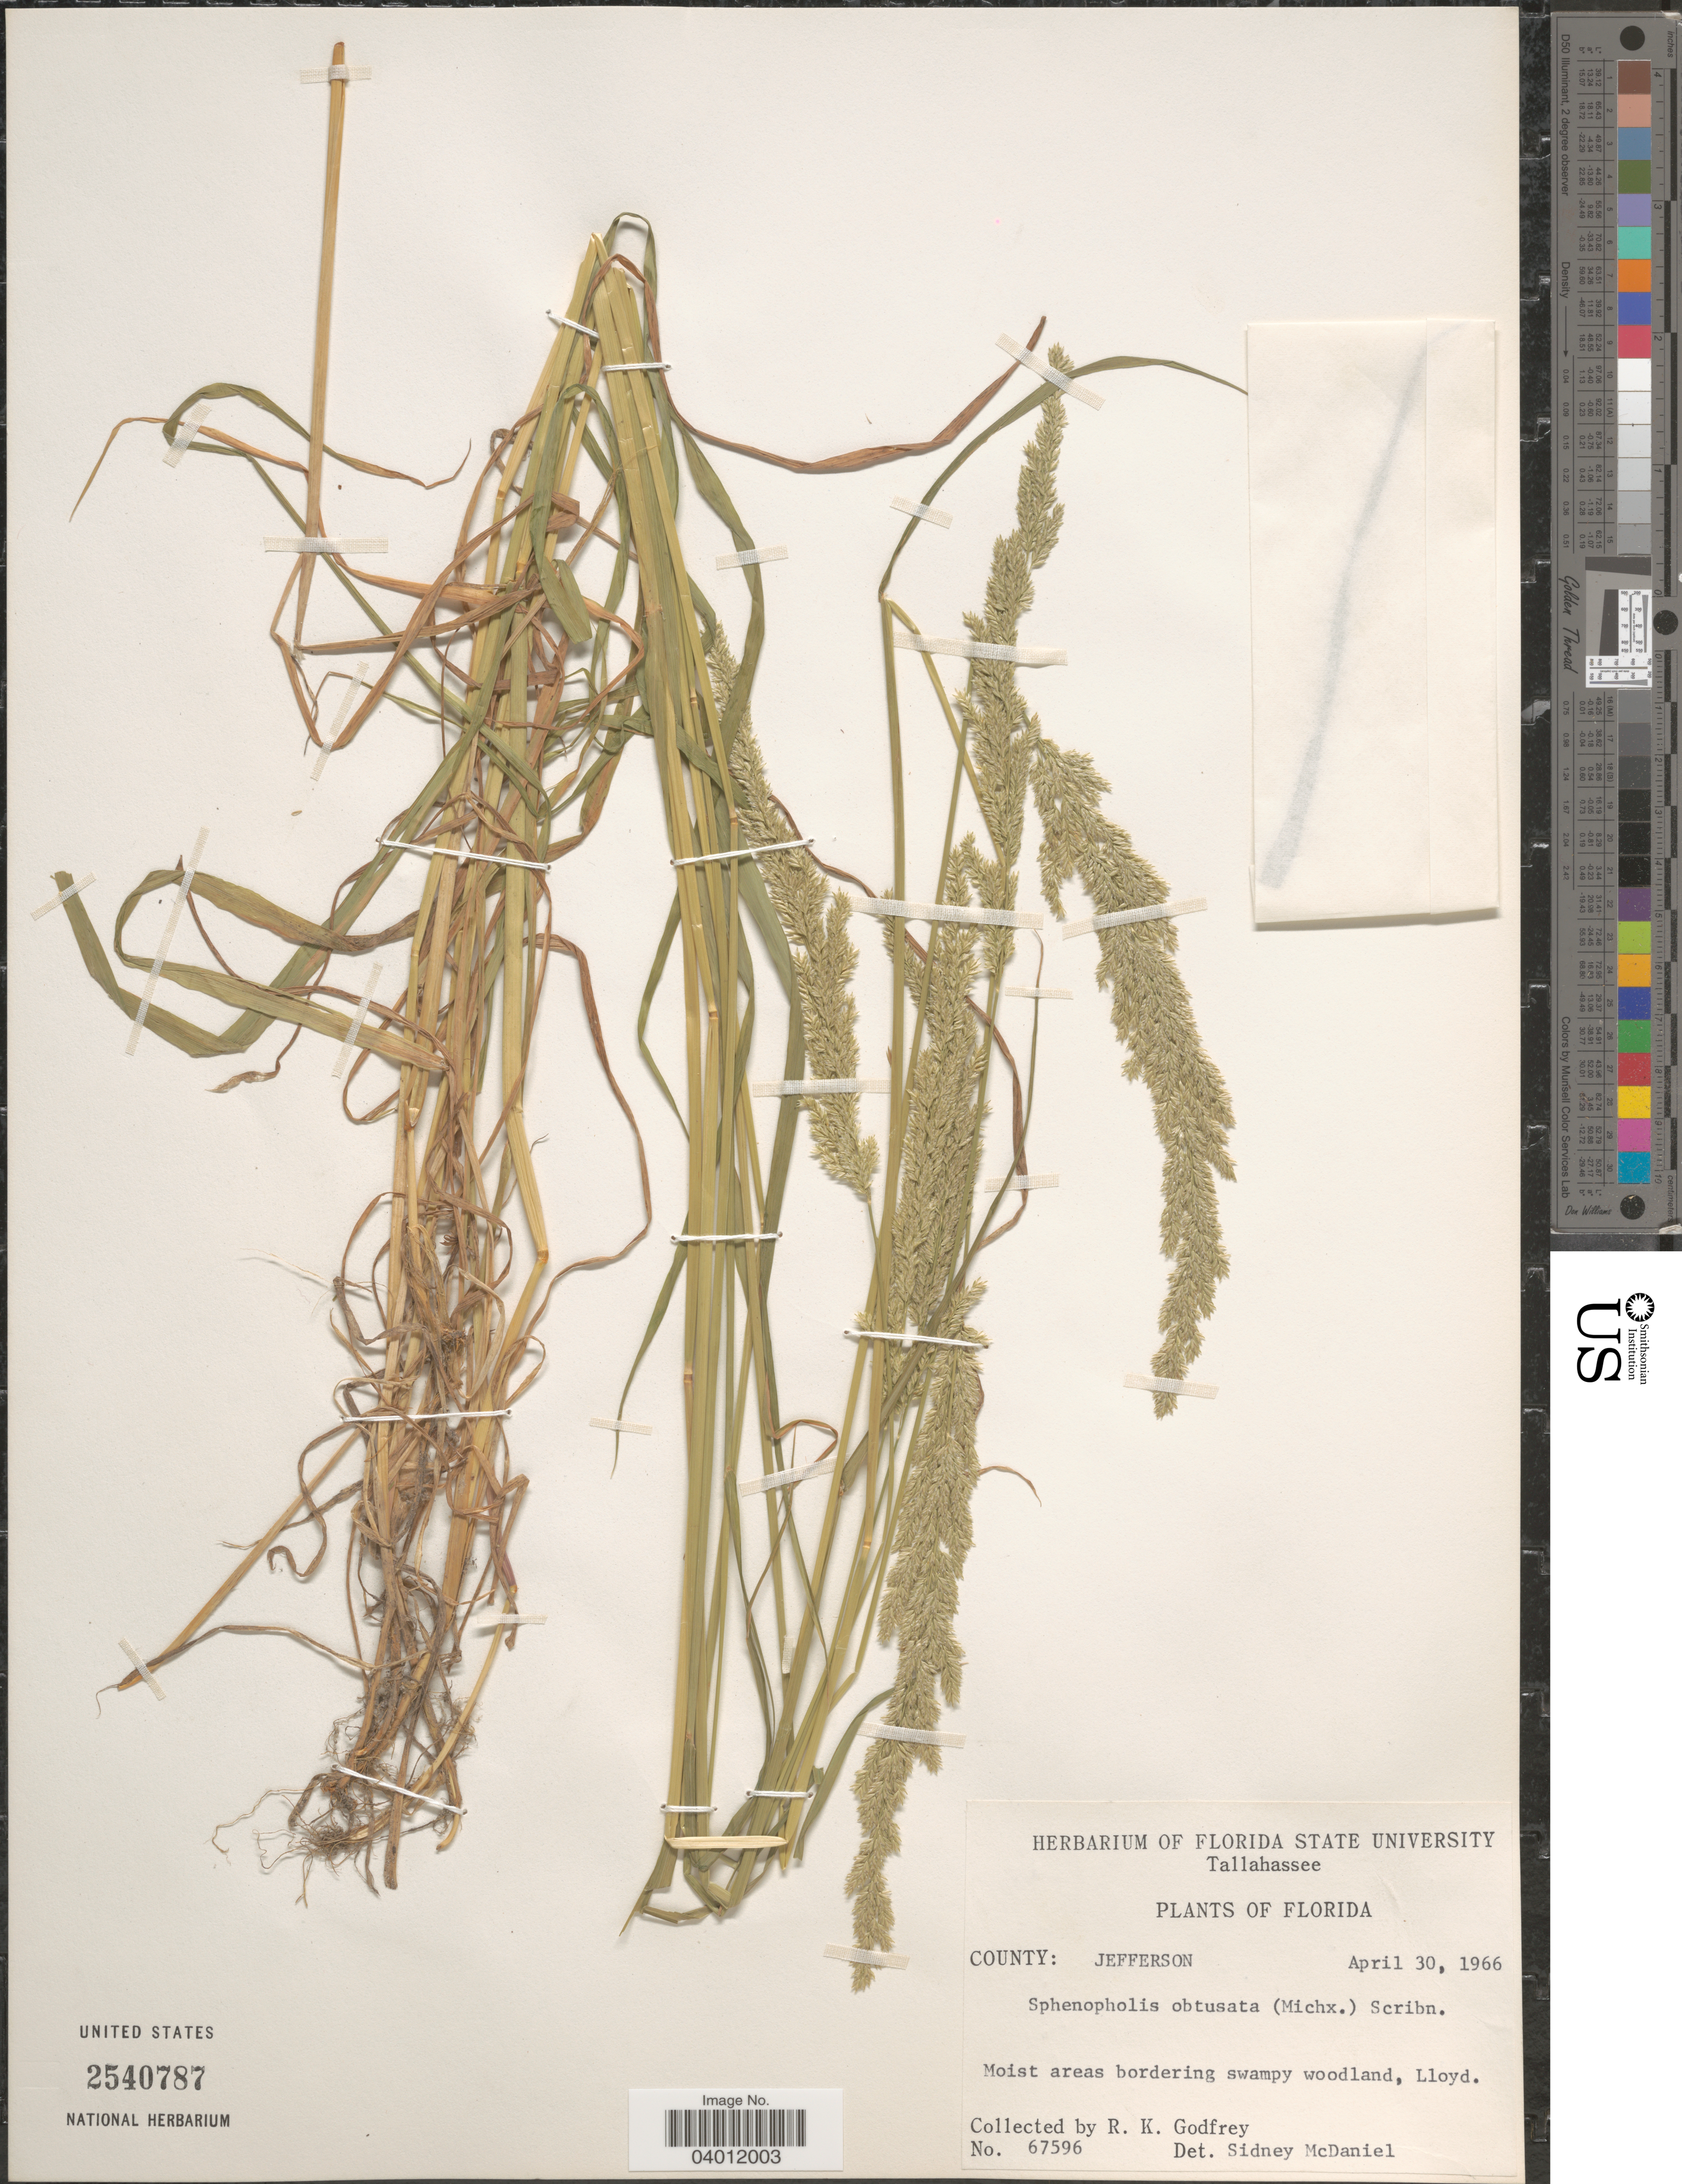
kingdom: Plantae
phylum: Tracheophyta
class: Liliopsida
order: Poales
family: Poaceae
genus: Sphenopholis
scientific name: Sphenopholis obtusata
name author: (Michx.) Scribn.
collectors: R. K. Godfrey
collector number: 67596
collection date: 1966-04-30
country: United States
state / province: Florida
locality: County: Jefferson. Lloyd.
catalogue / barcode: US 2540787